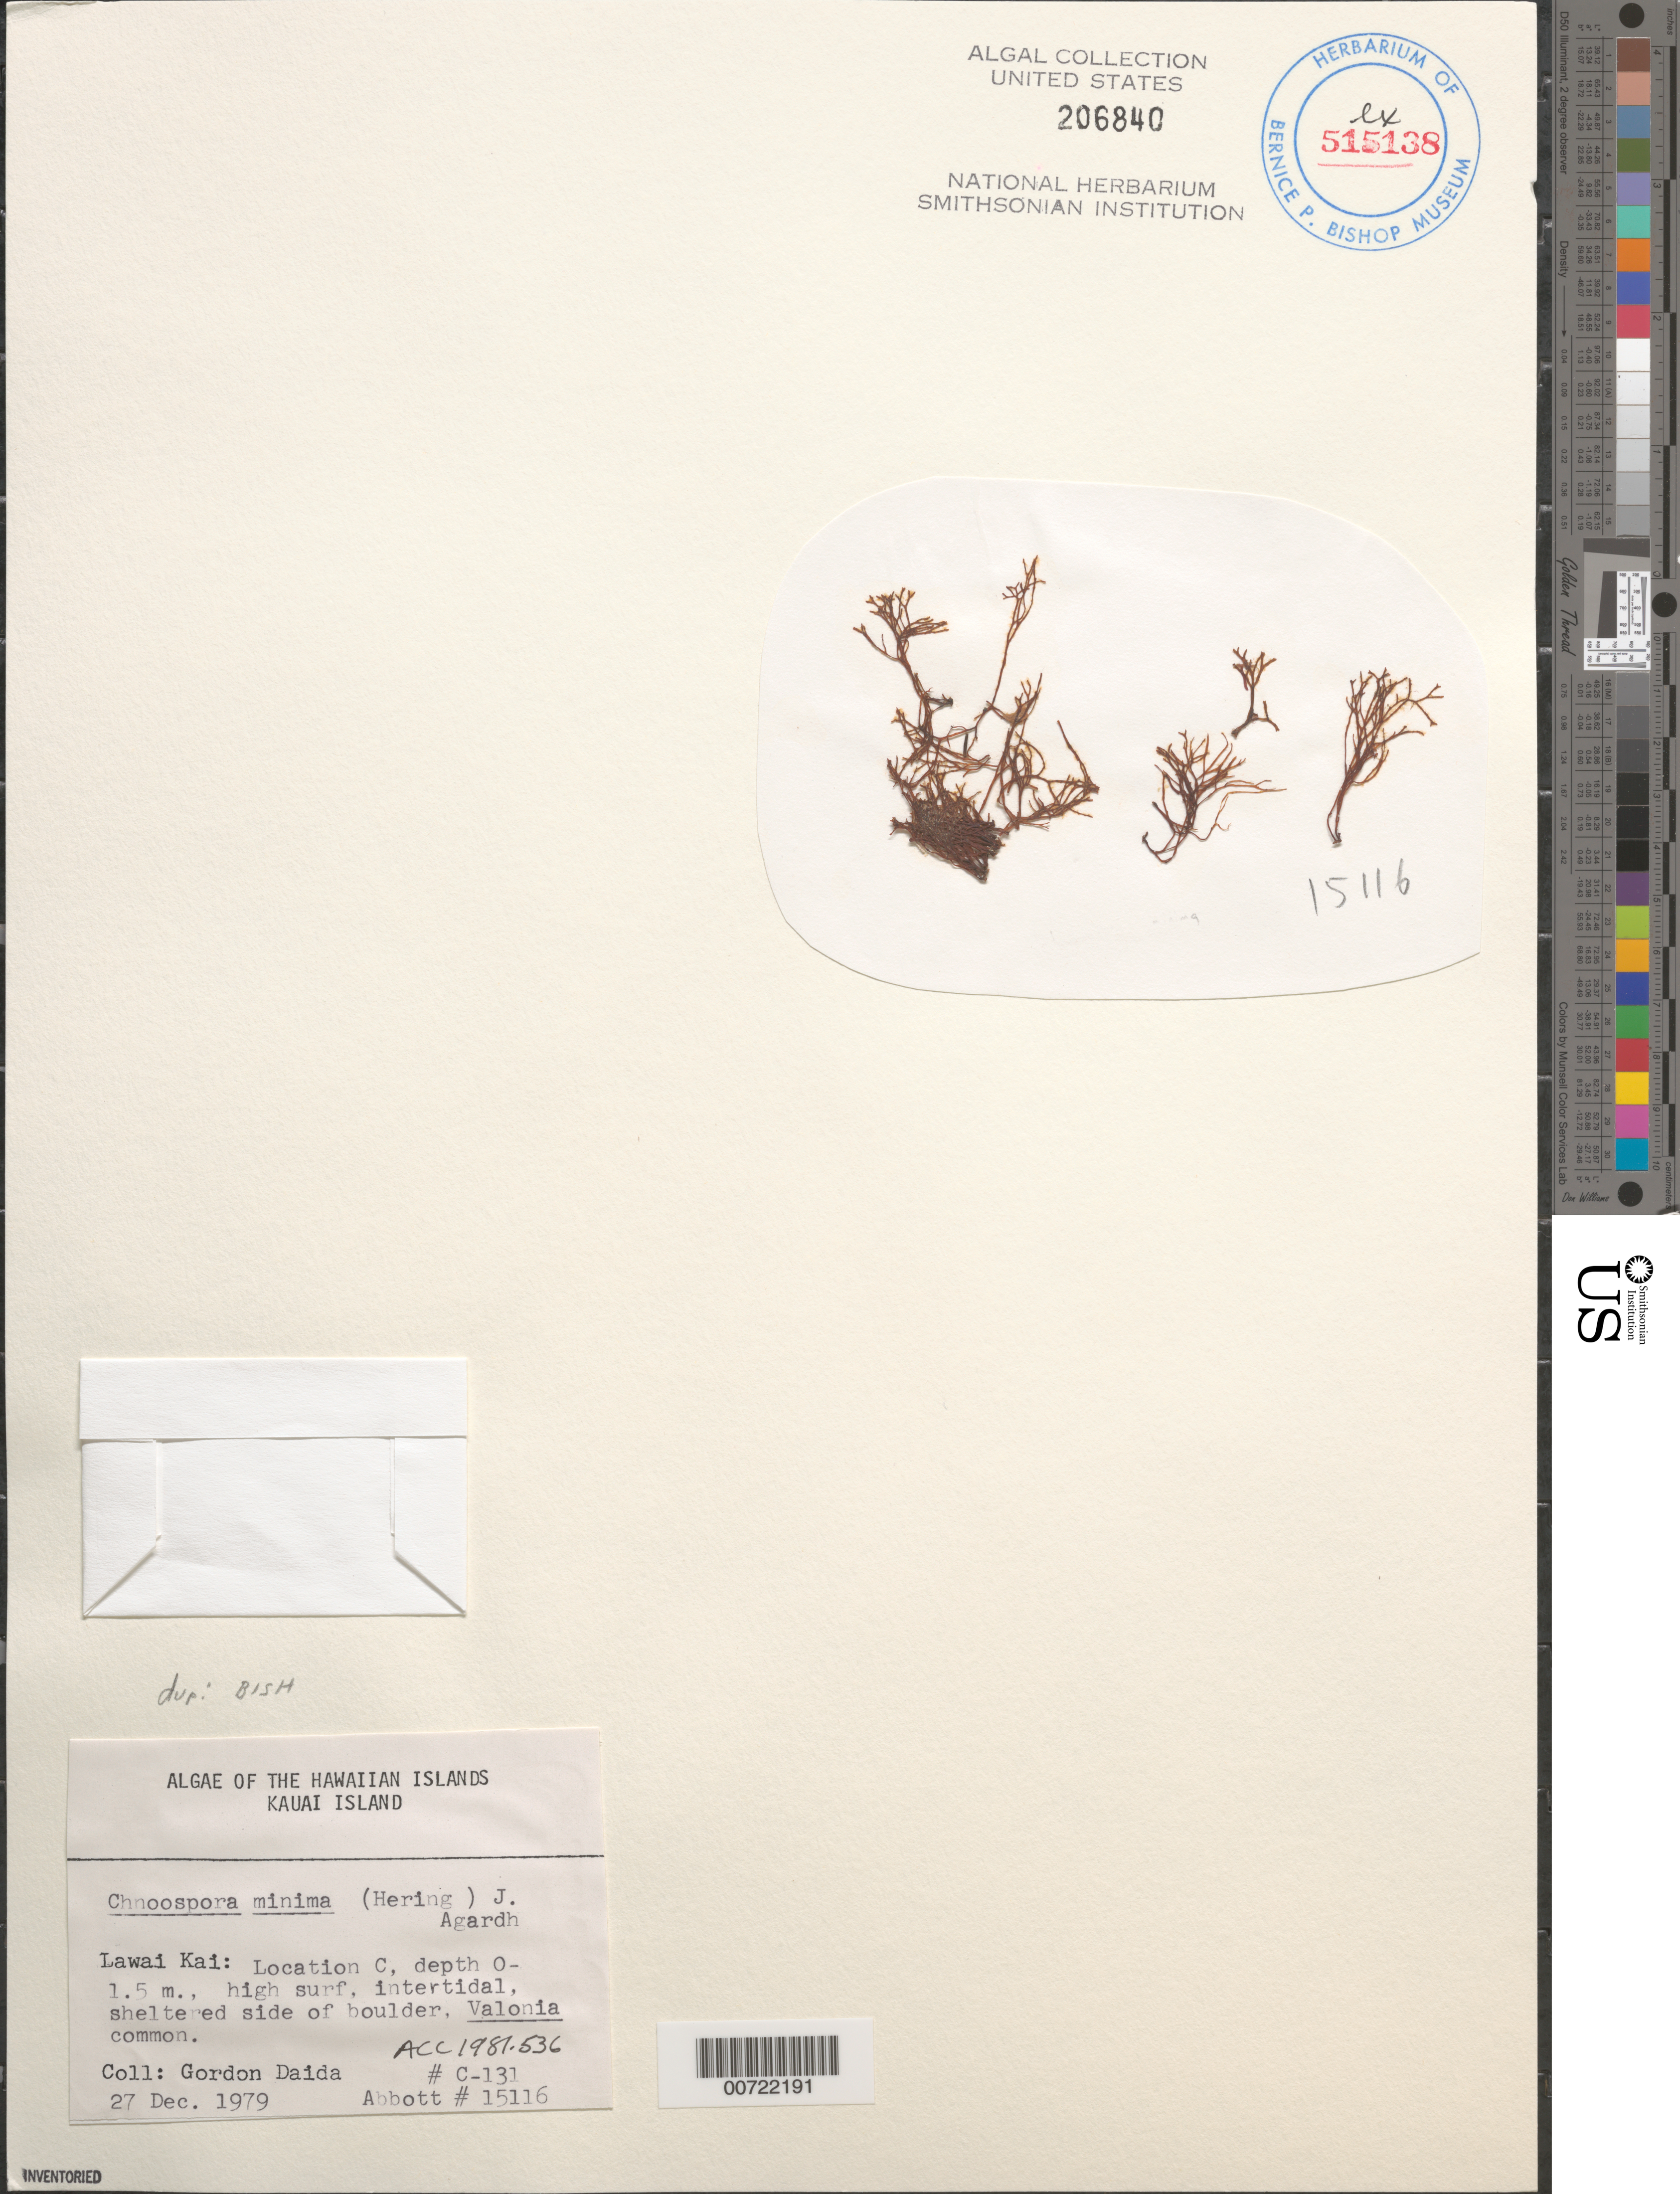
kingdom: Chromista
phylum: Ochrophyta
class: Phaeophyceae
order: Scytosiphonales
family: Scytosiphonaceae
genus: Chnoospora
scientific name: Chnoospora minima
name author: (Hering) Papenf.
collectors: G. Daida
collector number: C131 & IAA 15116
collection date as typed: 27 Dec 1979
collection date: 1979-12-27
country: United States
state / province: Hawaii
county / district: Kauai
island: Kaua'i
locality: Lawai Kai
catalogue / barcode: US 206840